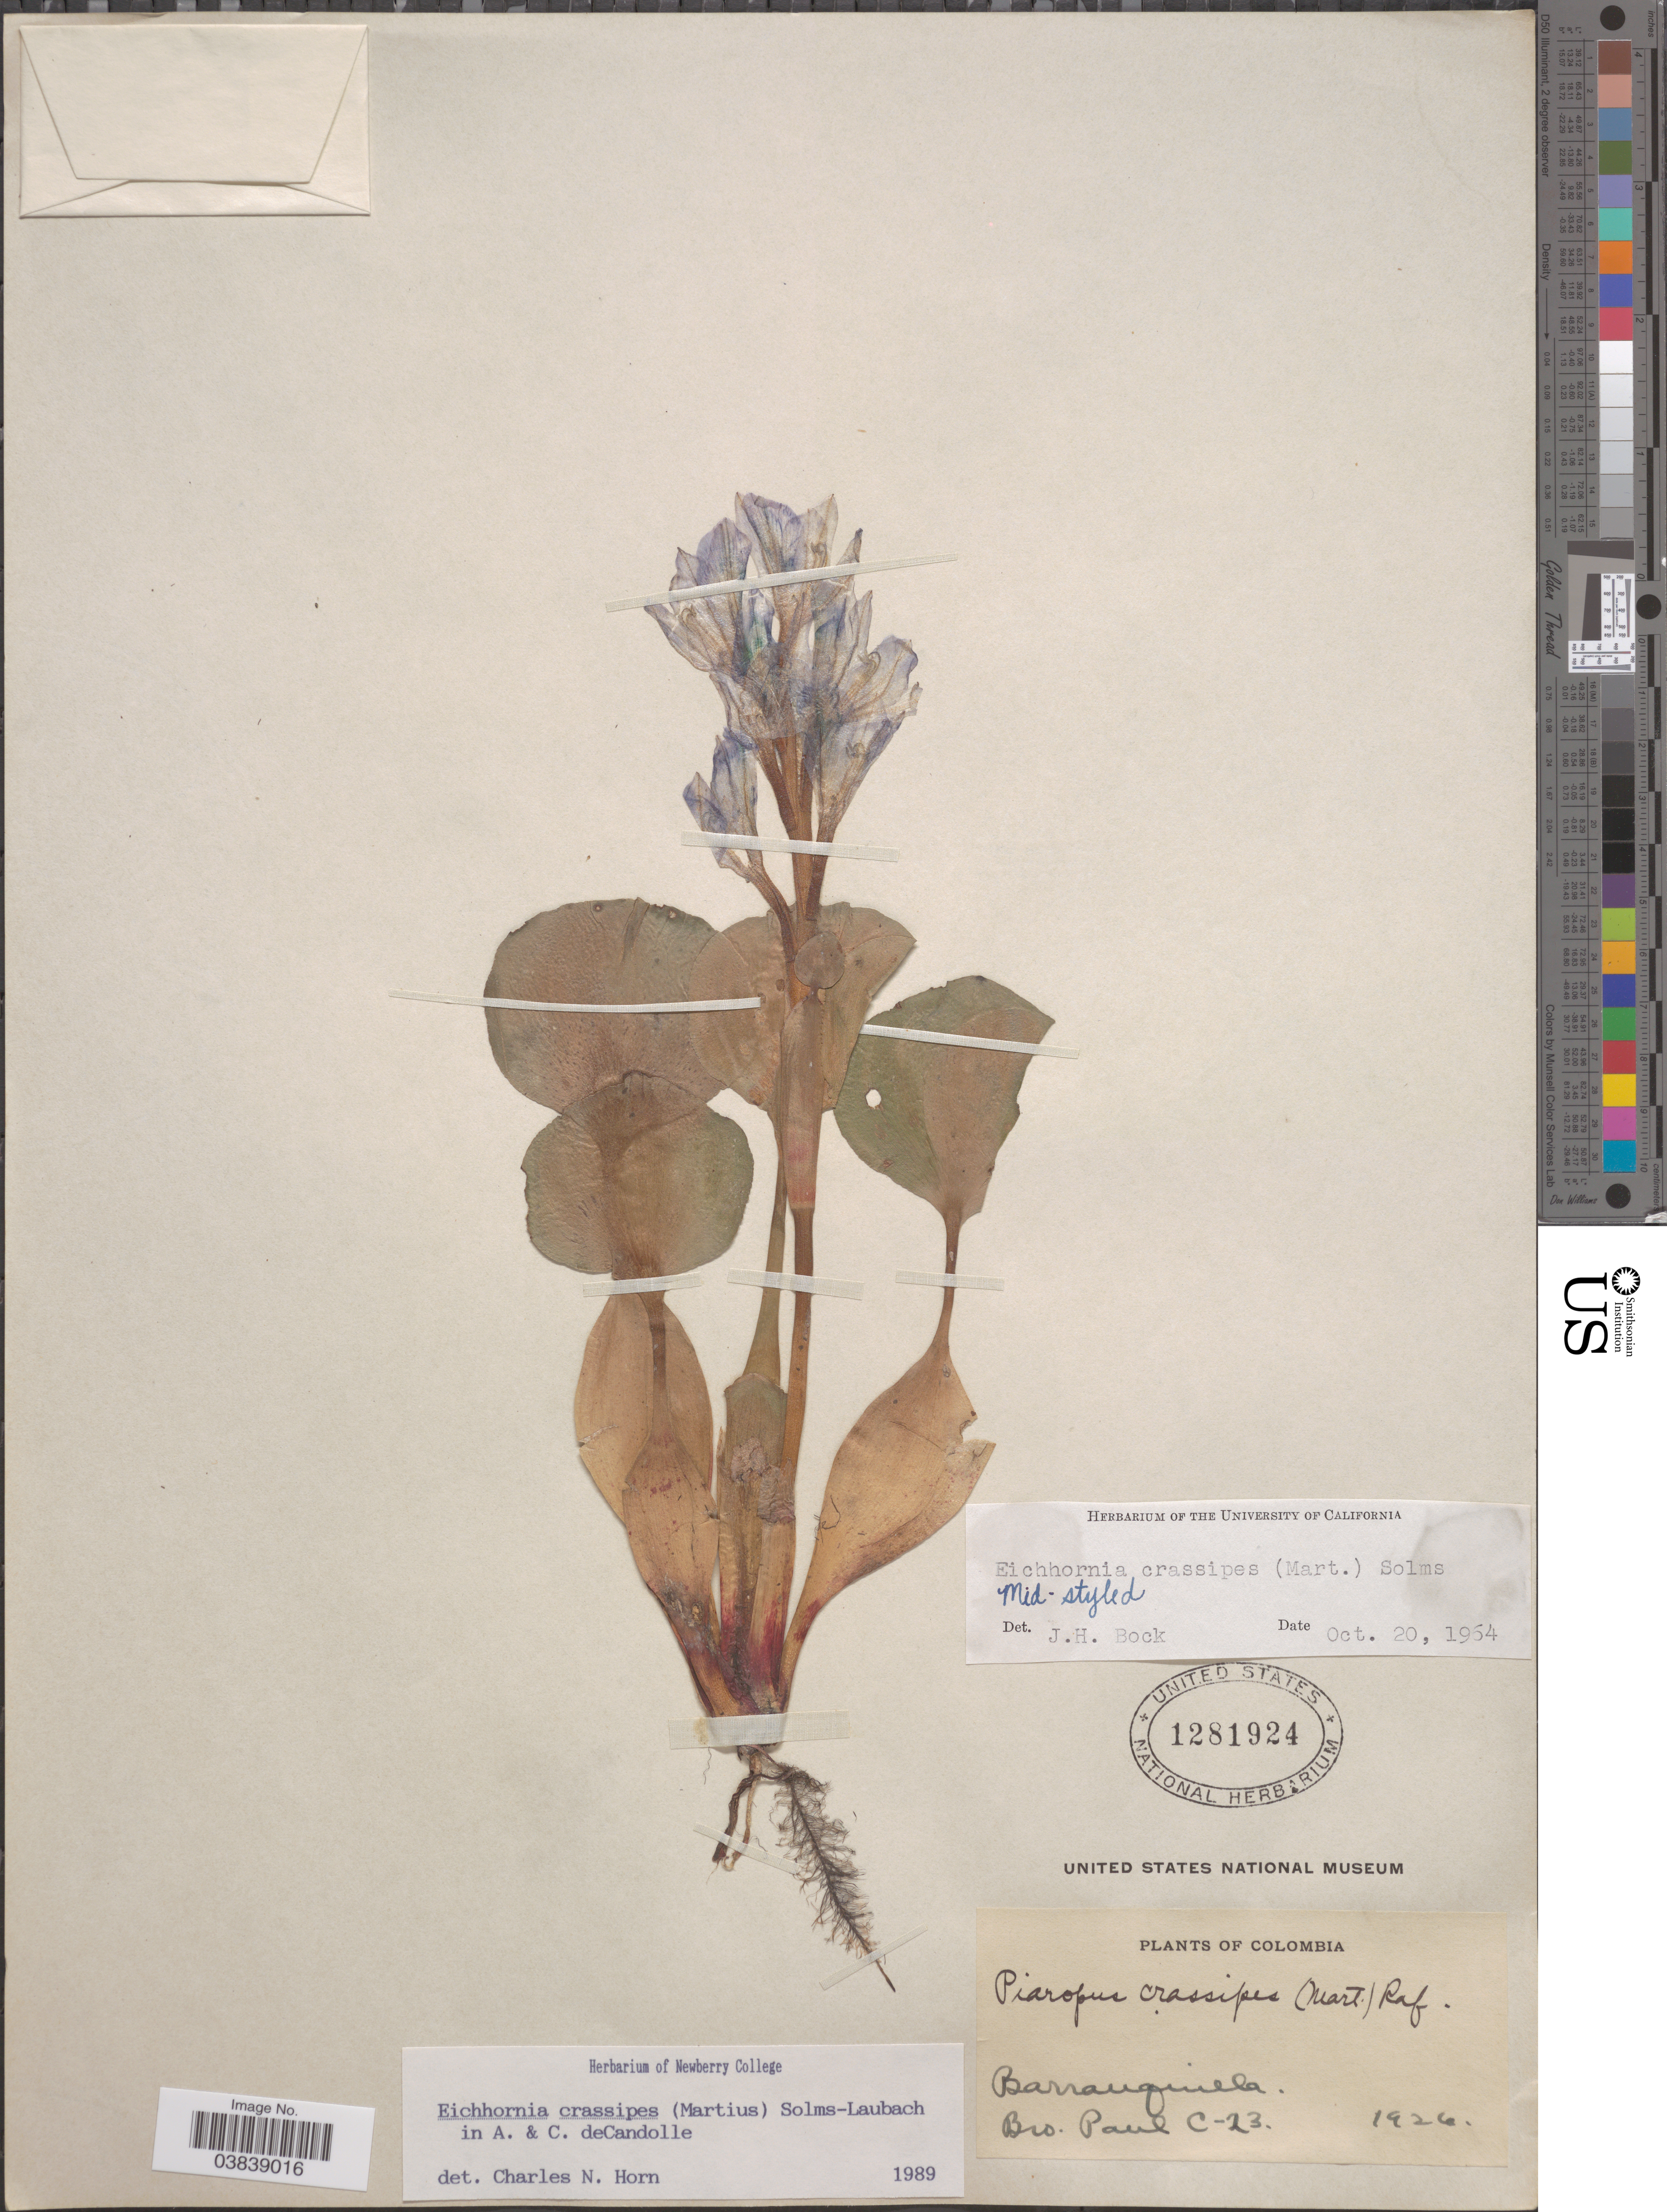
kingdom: Plantae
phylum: Tracheophyta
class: Liliopsida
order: Commelinales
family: Pontederiaceae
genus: Eichhornia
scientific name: Eichhornia crassipes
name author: (Mart.) Solms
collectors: B. Paul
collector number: C-23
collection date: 1926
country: Colombia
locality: Barranquilla.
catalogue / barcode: US 1281924